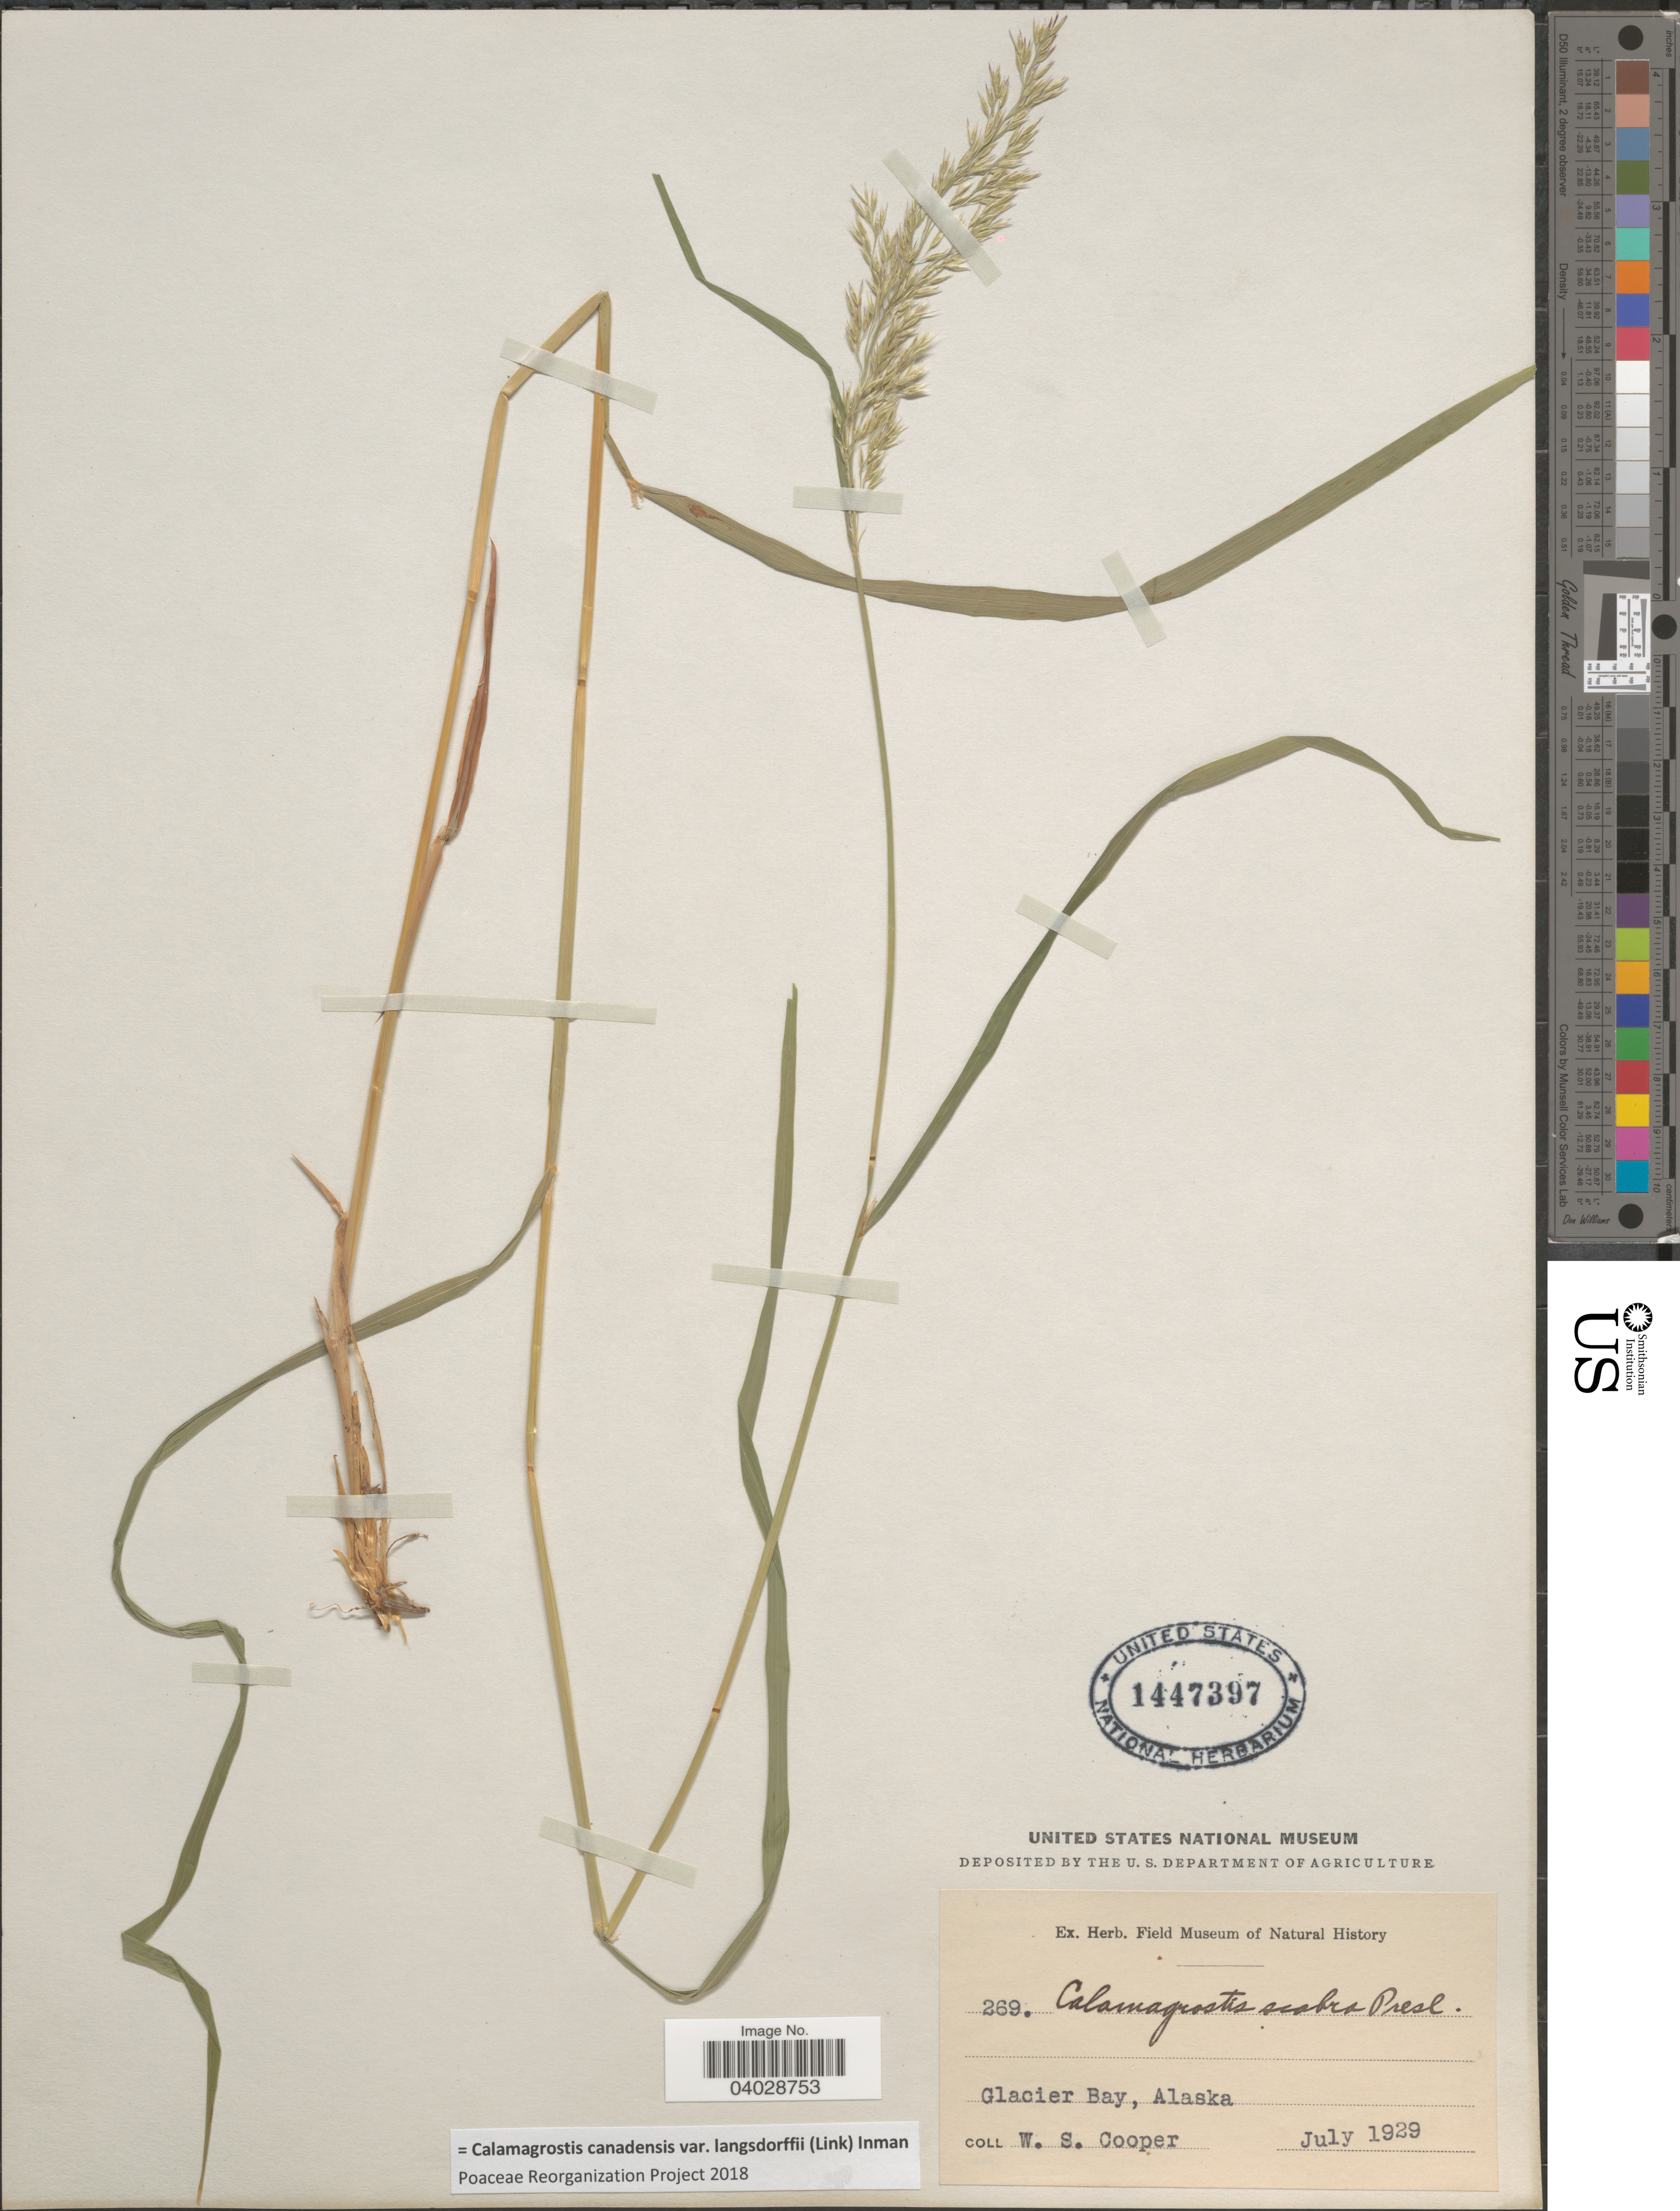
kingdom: Plantae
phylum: Tracheophyta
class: Liliopsida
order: Poales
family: Poaceae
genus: Calamagrostis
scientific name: Calamagrostis canadensis var. langsdorffii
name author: (Link) Inman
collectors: W. Cooper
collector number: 269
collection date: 1929-07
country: United States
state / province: Alaska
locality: Glacier Bay.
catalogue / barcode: US 1447397